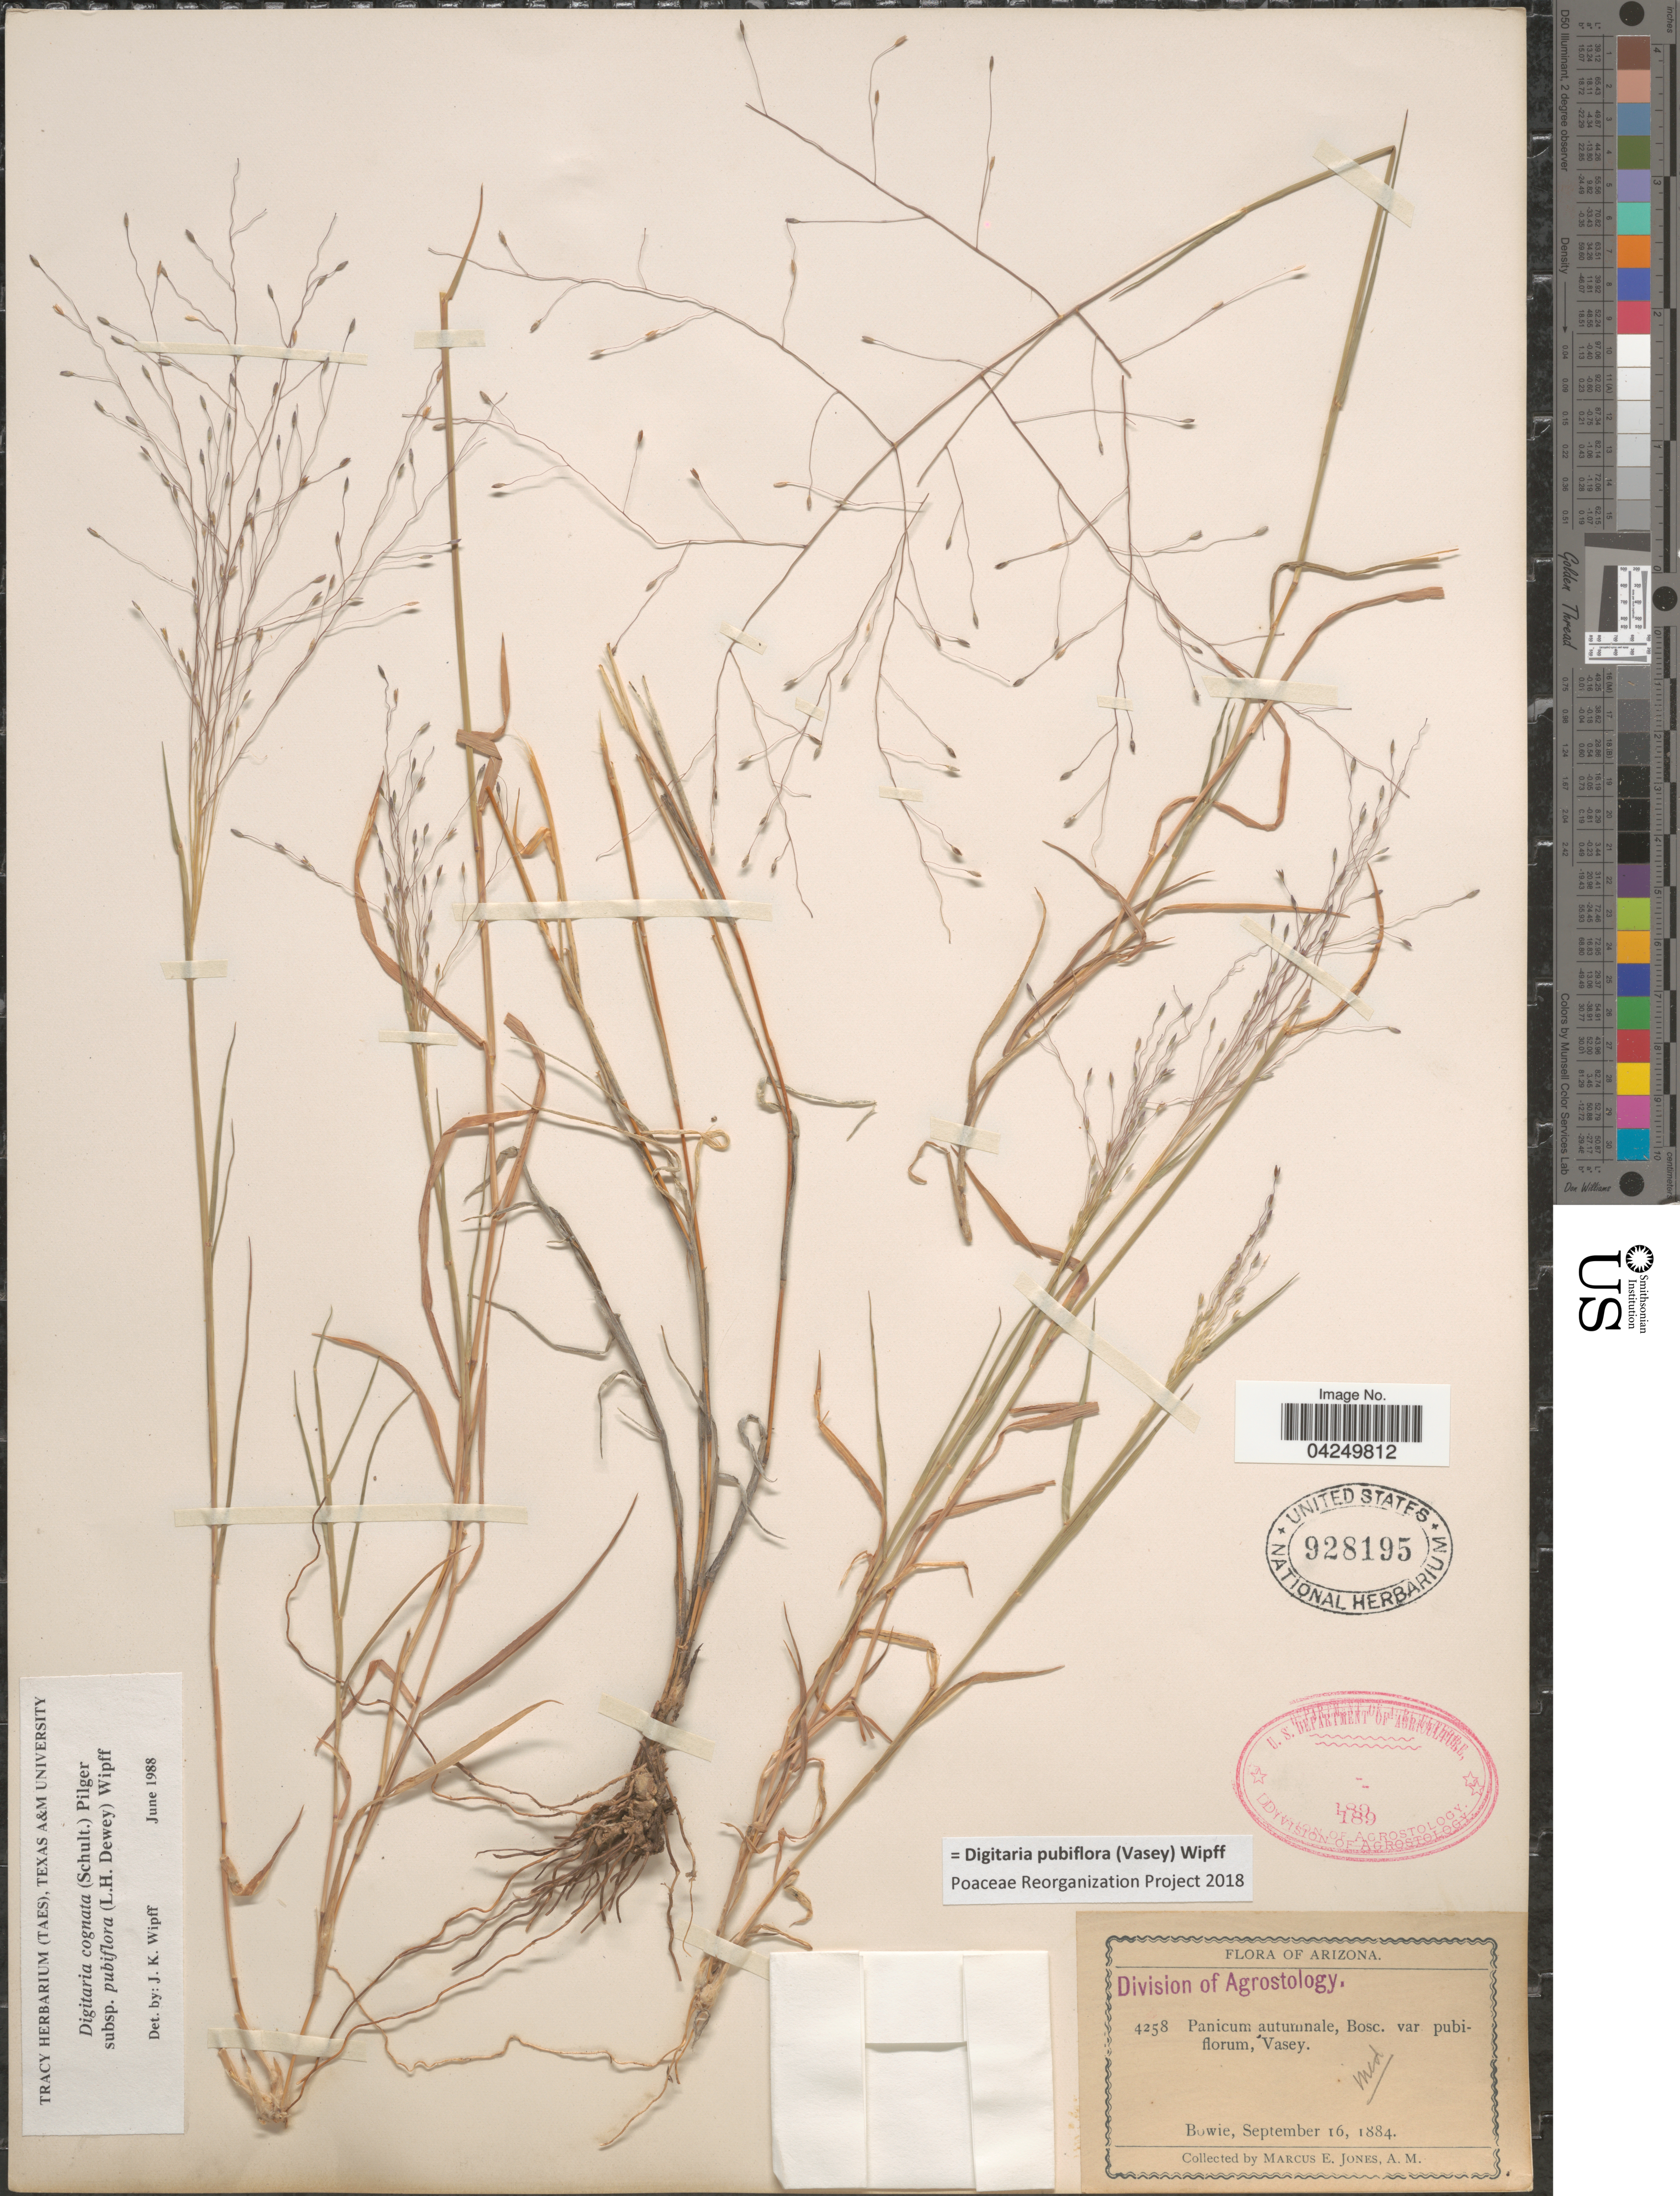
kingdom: Plantae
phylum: Tracheophyta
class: Liliopsida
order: Poales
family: Poaceae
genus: Digitaria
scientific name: Digitaria pubiflora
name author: (Vasey) Wipff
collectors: M. E. Jones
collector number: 4258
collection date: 1884-09-16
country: United States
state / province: Arizona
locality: Bowie.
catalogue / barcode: US 928195